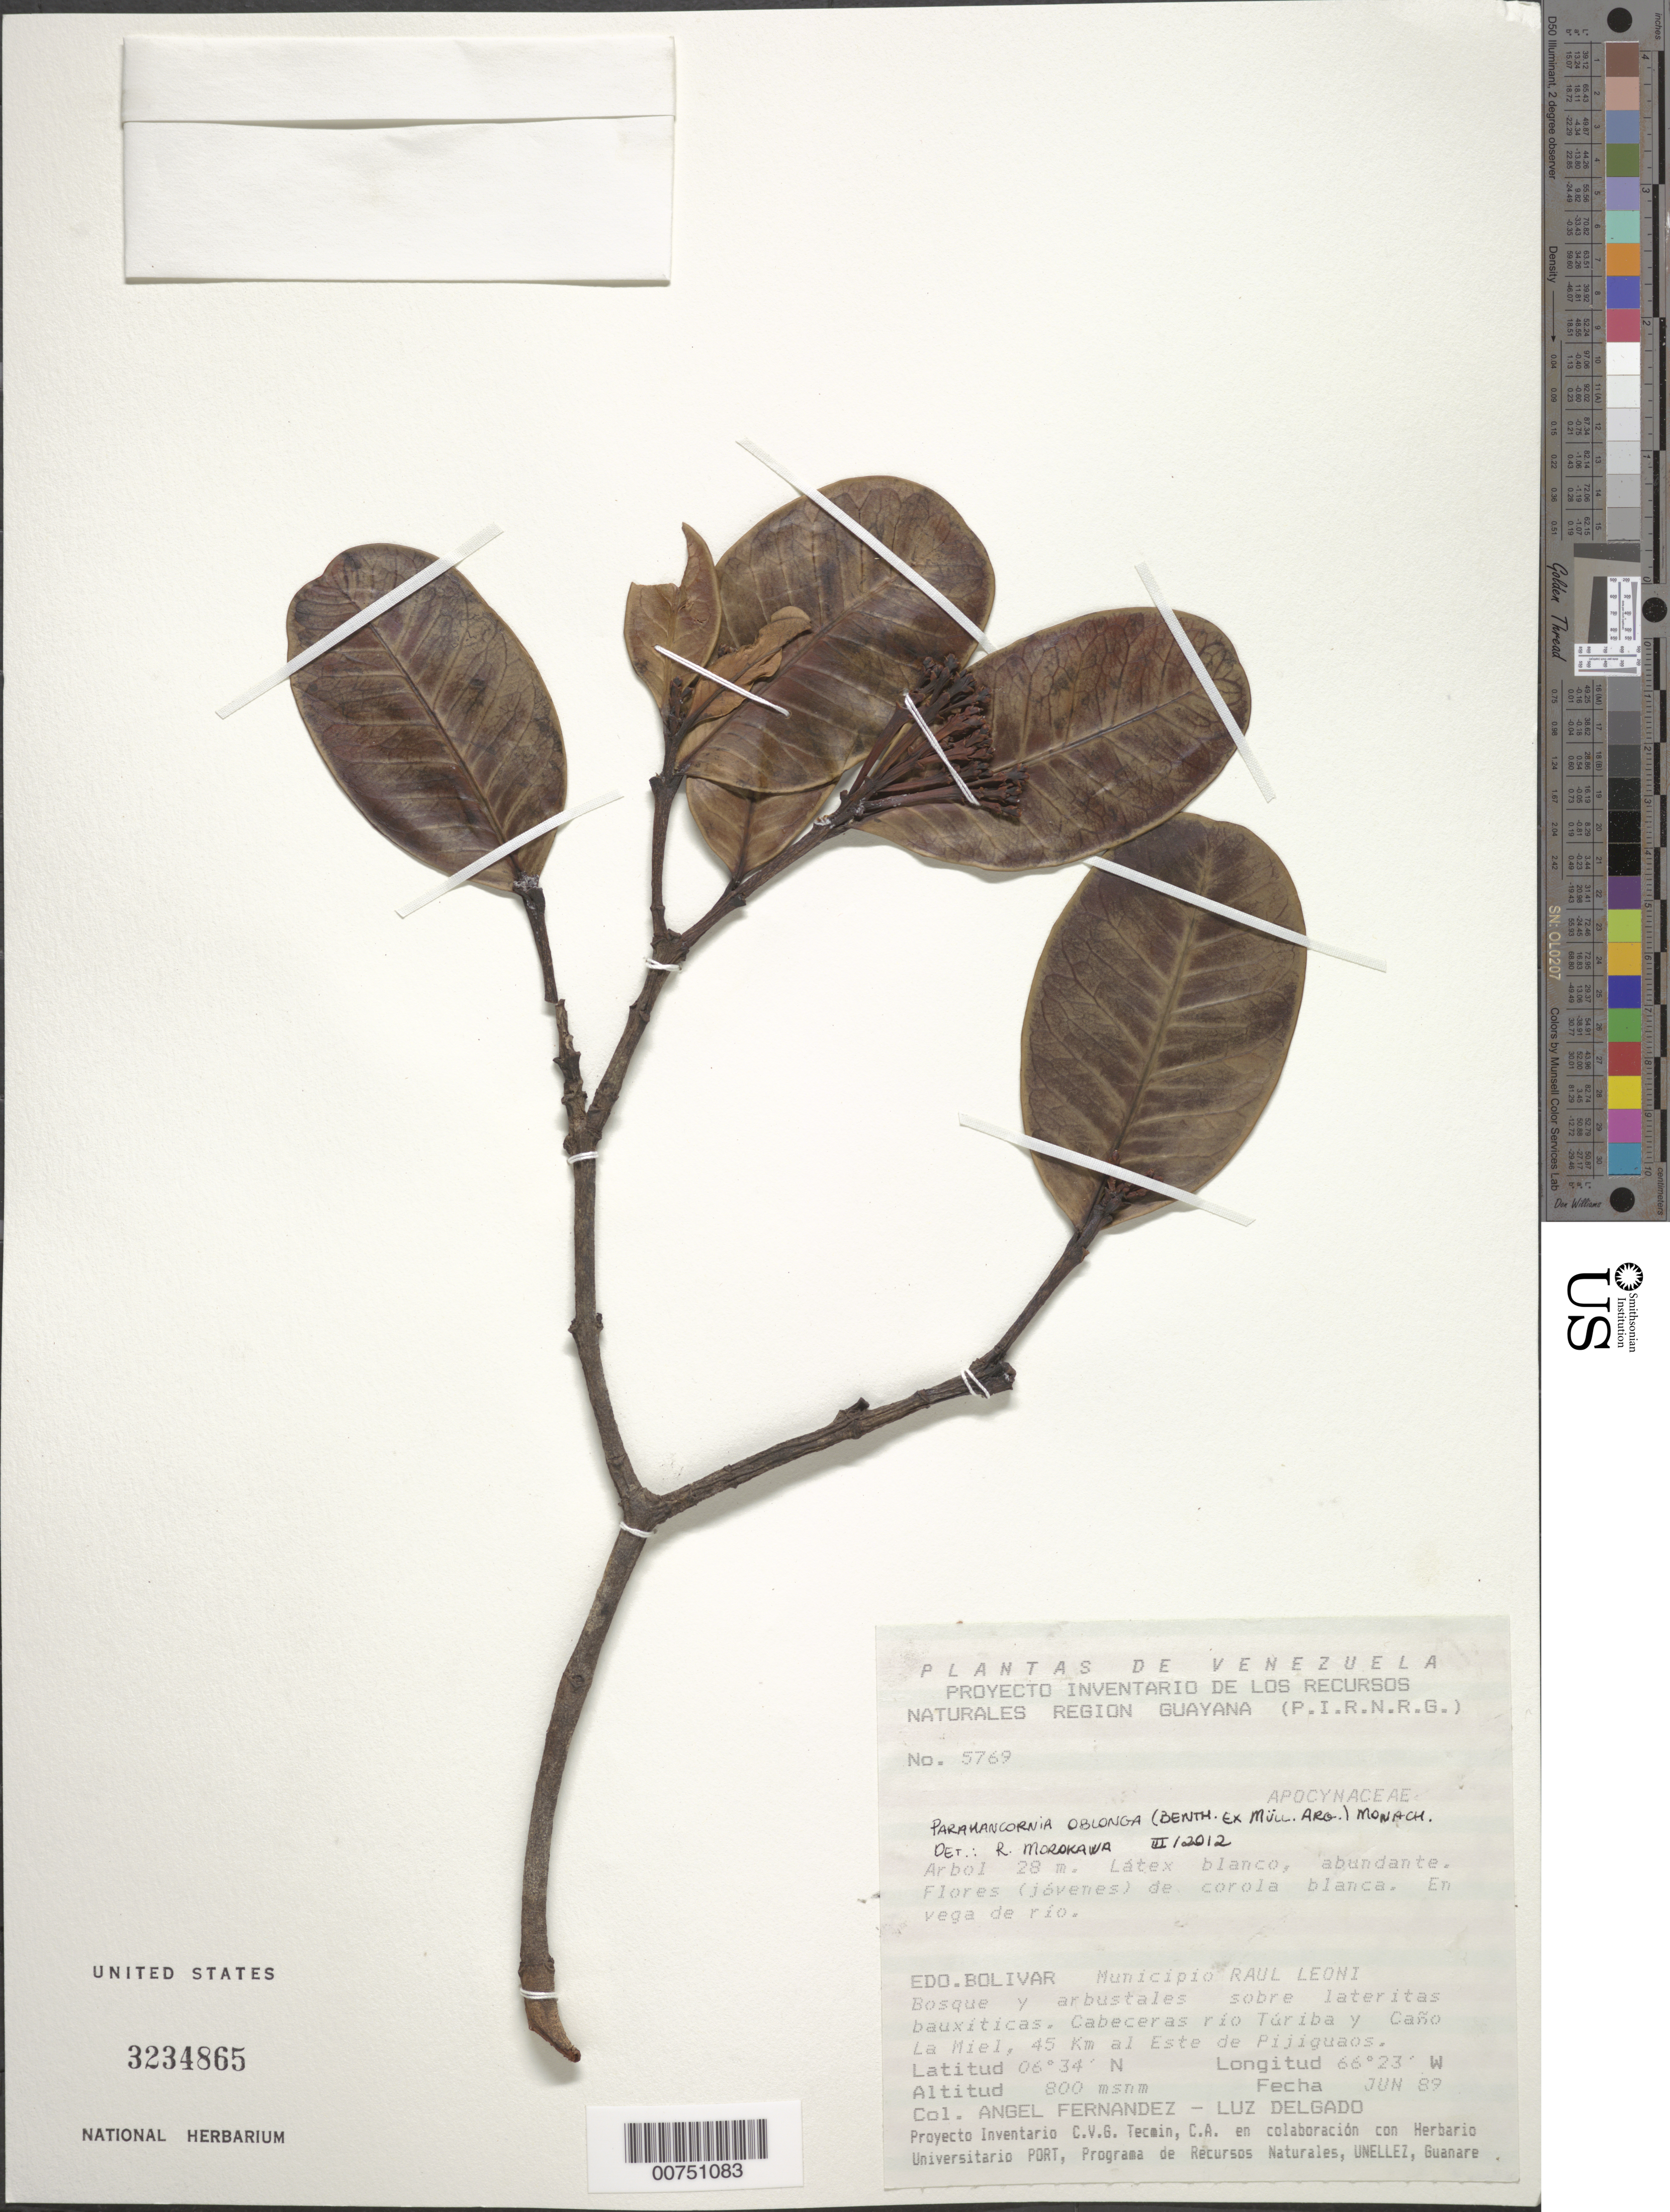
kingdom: Plantae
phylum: Tracheophyta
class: Magnoliopsida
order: Gentianales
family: Apocynaceae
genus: Parahancornia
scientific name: Parahancornia oblonga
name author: (Benth. ex Müll. Arg.) Monach.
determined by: Morokawa, R.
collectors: A. Fernández & L. Delgado V.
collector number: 5769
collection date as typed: Jun-89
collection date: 1989-06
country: Venezuela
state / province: Bolívar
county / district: Angostura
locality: Mun. Raúl Leoni [=Angostura], cabeceras Río Túriba y Caño La Miel, 45 km al Este de Pijiguaos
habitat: Bosque y arbustales sobre lateritas bauxiticas, en vega de rio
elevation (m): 800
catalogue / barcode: US 3234865